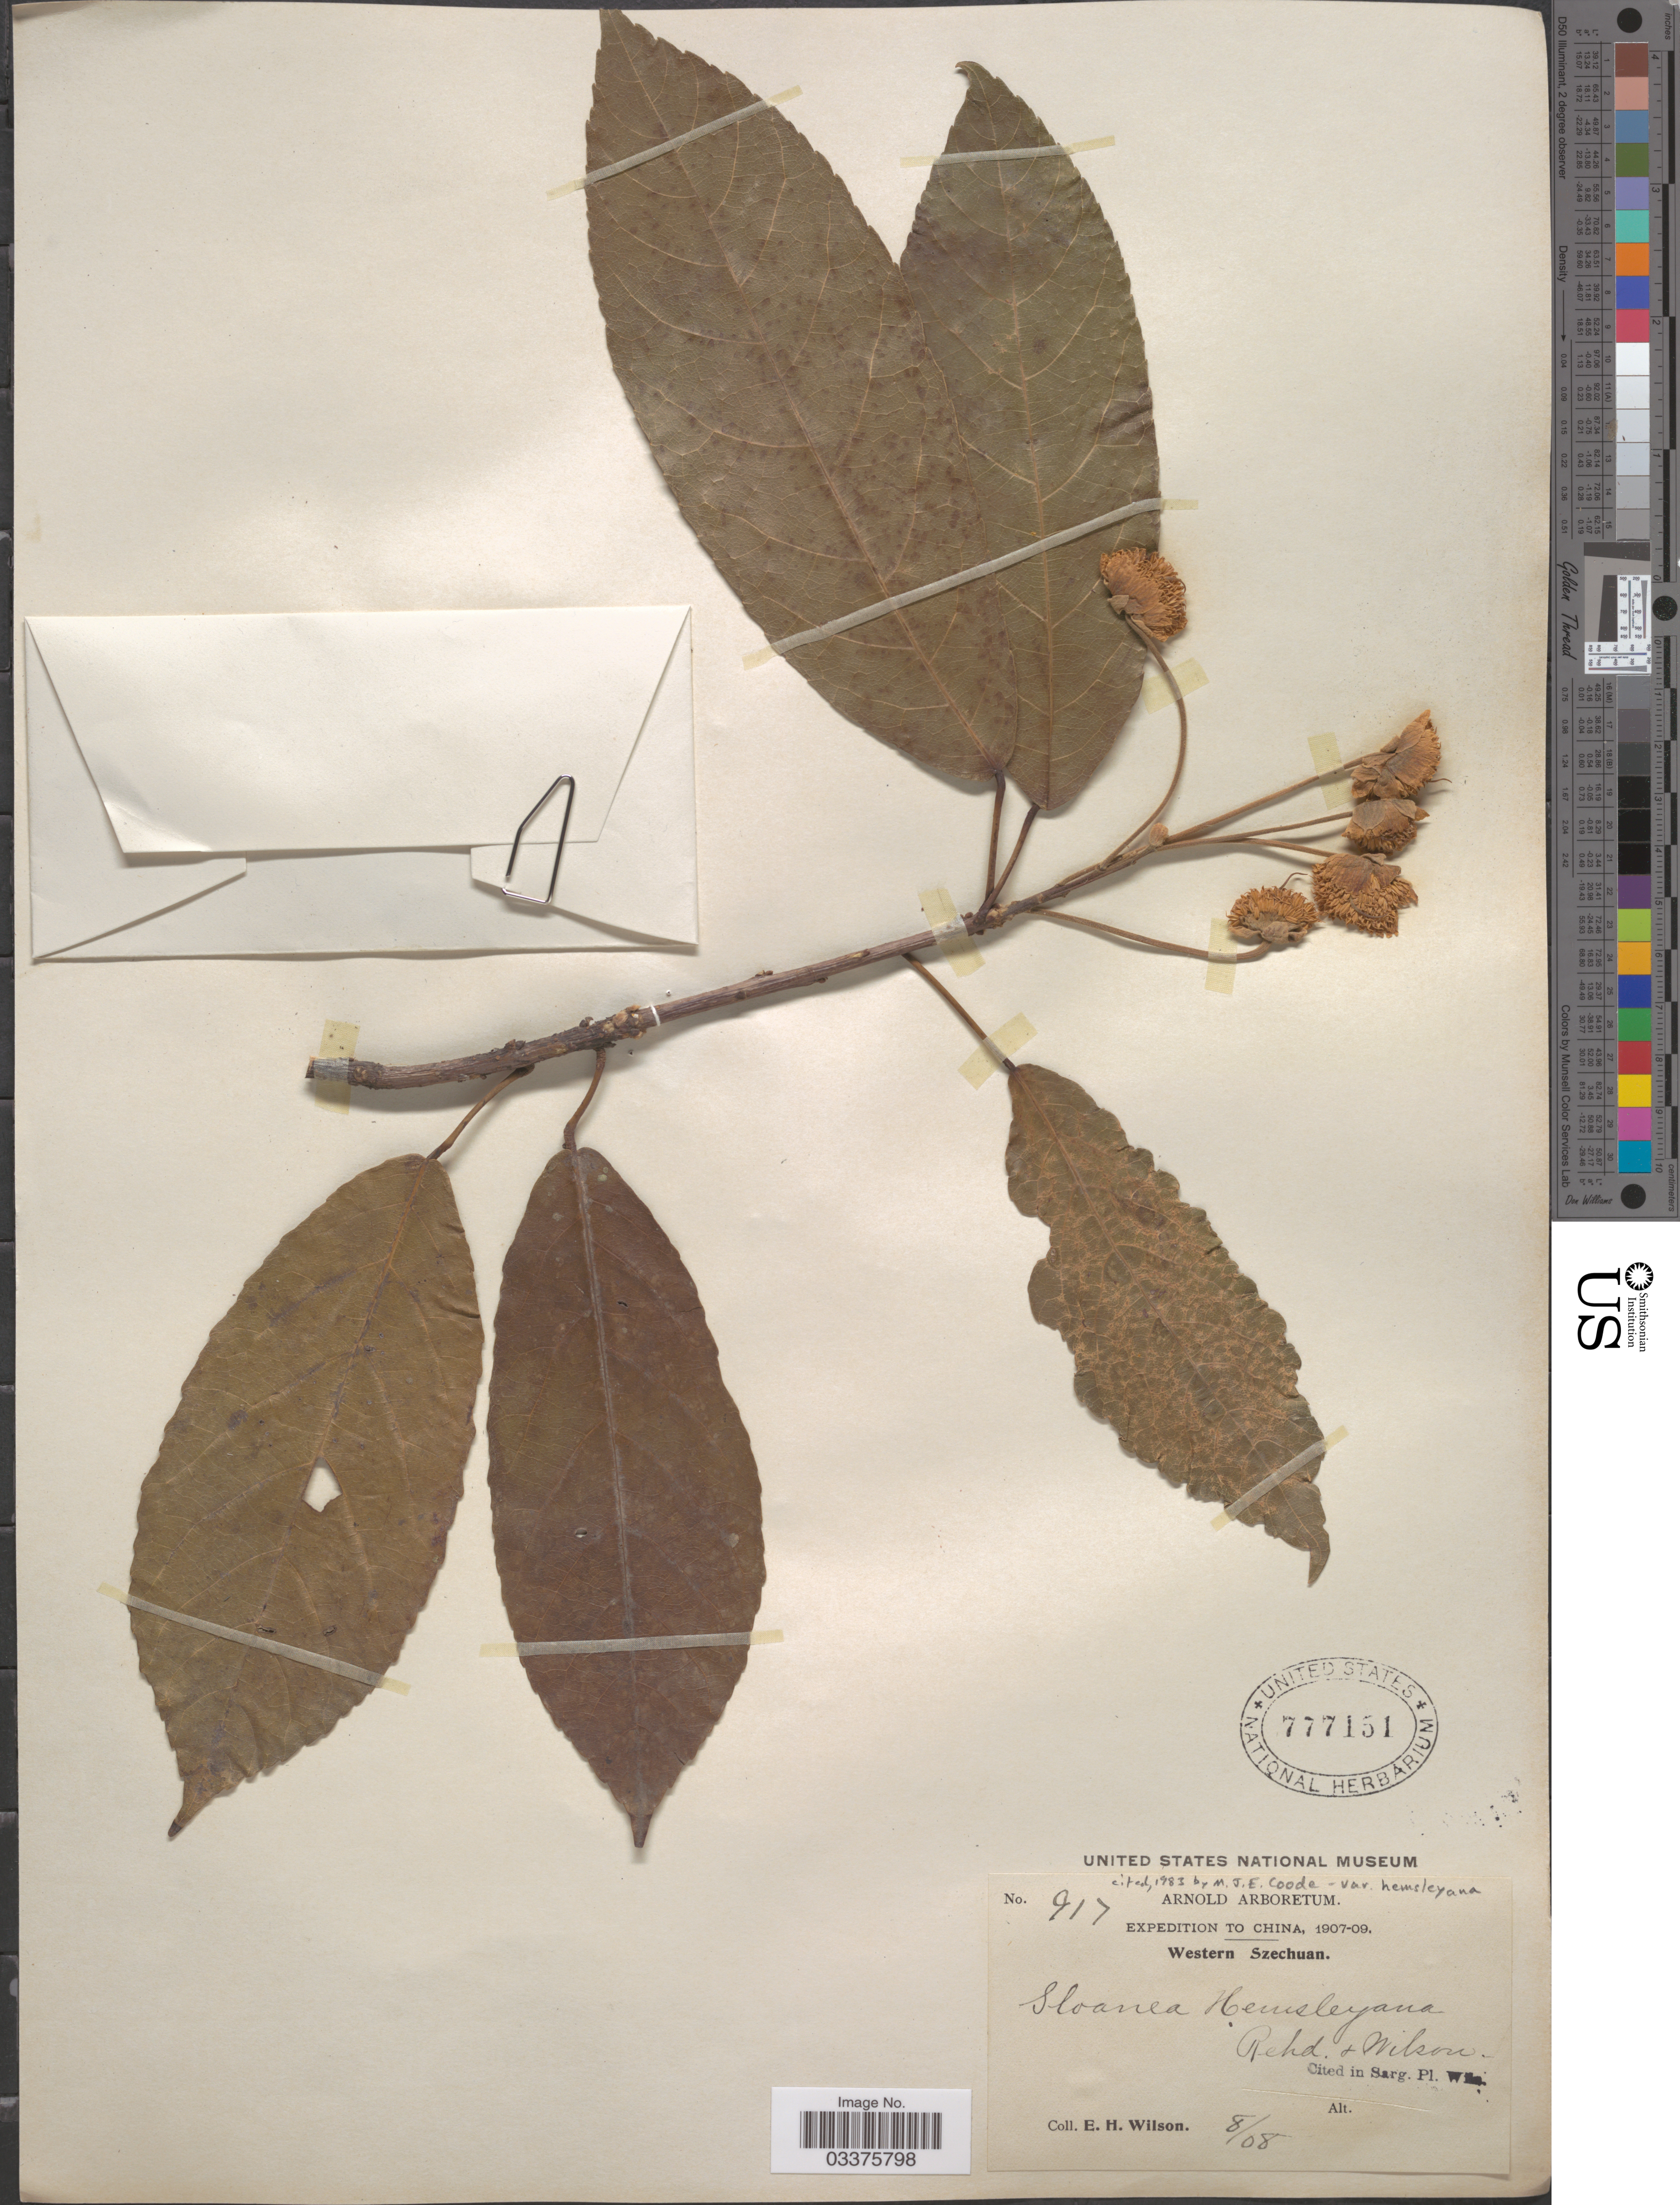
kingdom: Plantae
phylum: Tracheophyta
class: Magnoliopsida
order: Oxalidales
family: Elaeocarpaceae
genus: Sloanea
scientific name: Sloanea hemsleyana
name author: (Ito) Rehder & E.H. Wilson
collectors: E. Wilson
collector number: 917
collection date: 1908-08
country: China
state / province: Sichuan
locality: Western Szechuan.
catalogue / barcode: US 777151